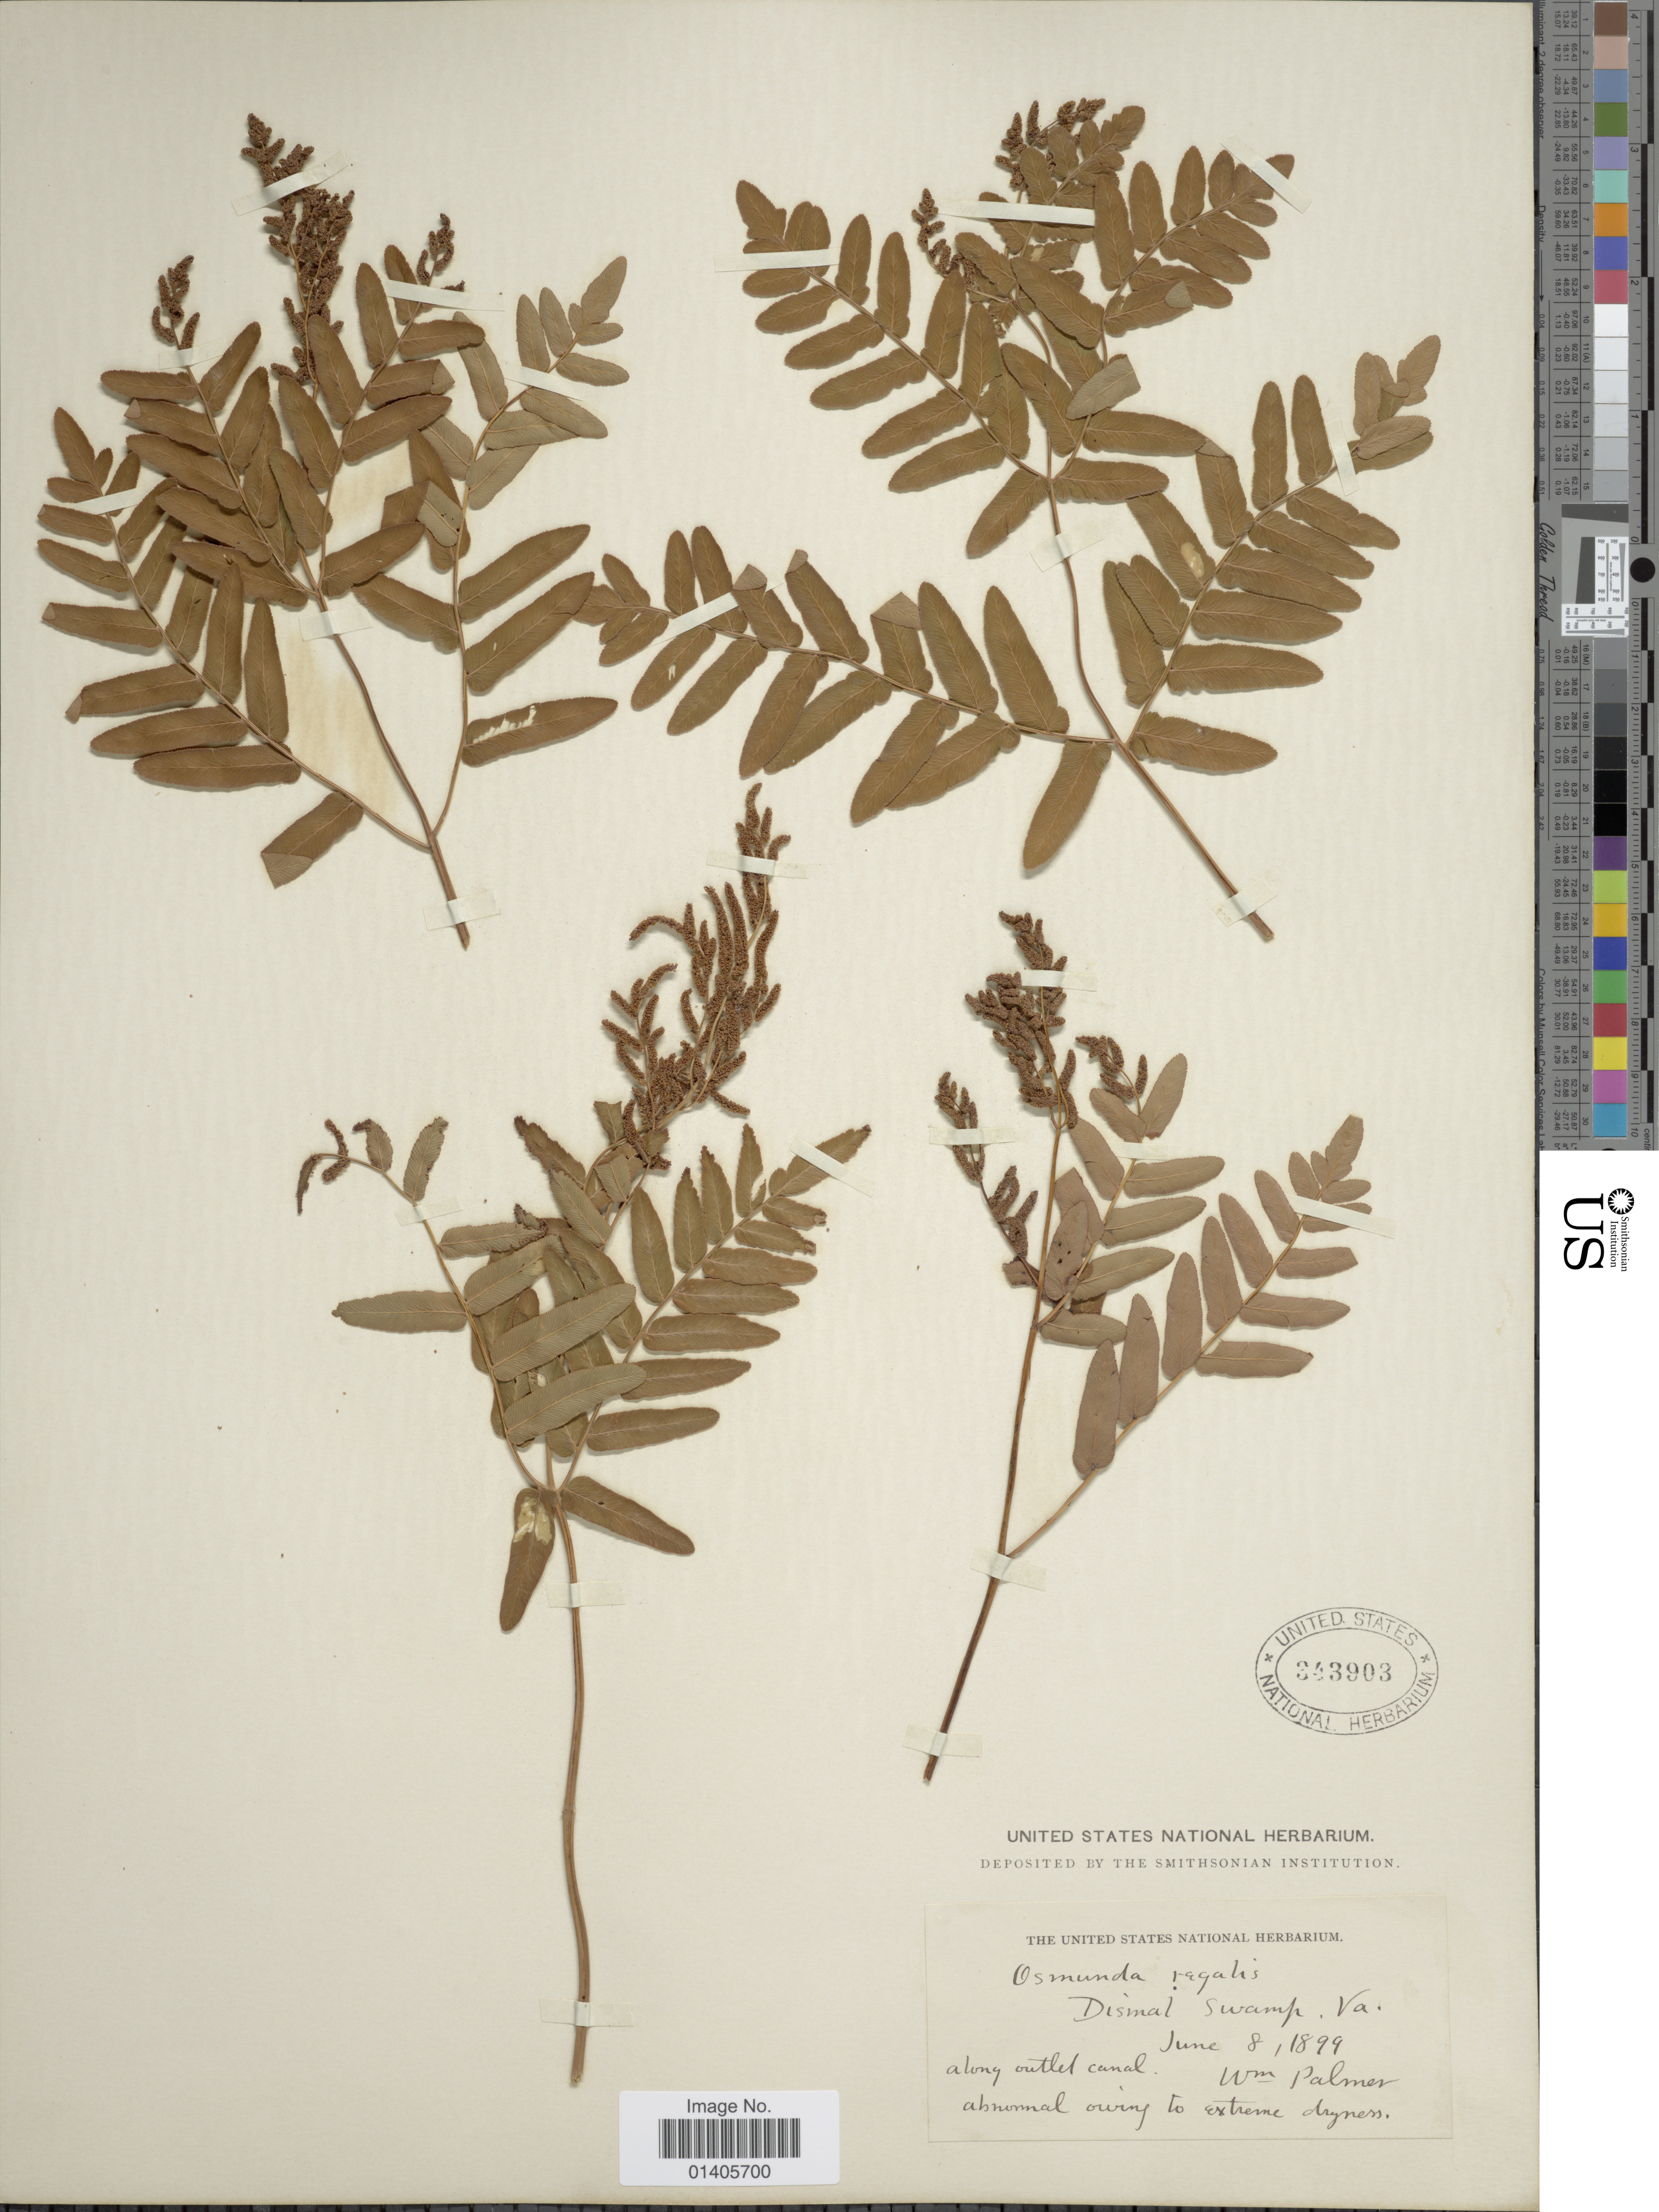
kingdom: Plantae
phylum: Tracheophyta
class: Polypodiopsida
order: Osmundales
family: Osmundaceae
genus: Osmunda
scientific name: Osmunda regalis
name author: L.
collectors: W. Palmer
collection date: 1899-06-08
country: United States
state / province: Virginia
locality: Dismal Swamp, along outlet canal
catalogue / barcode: US 343903